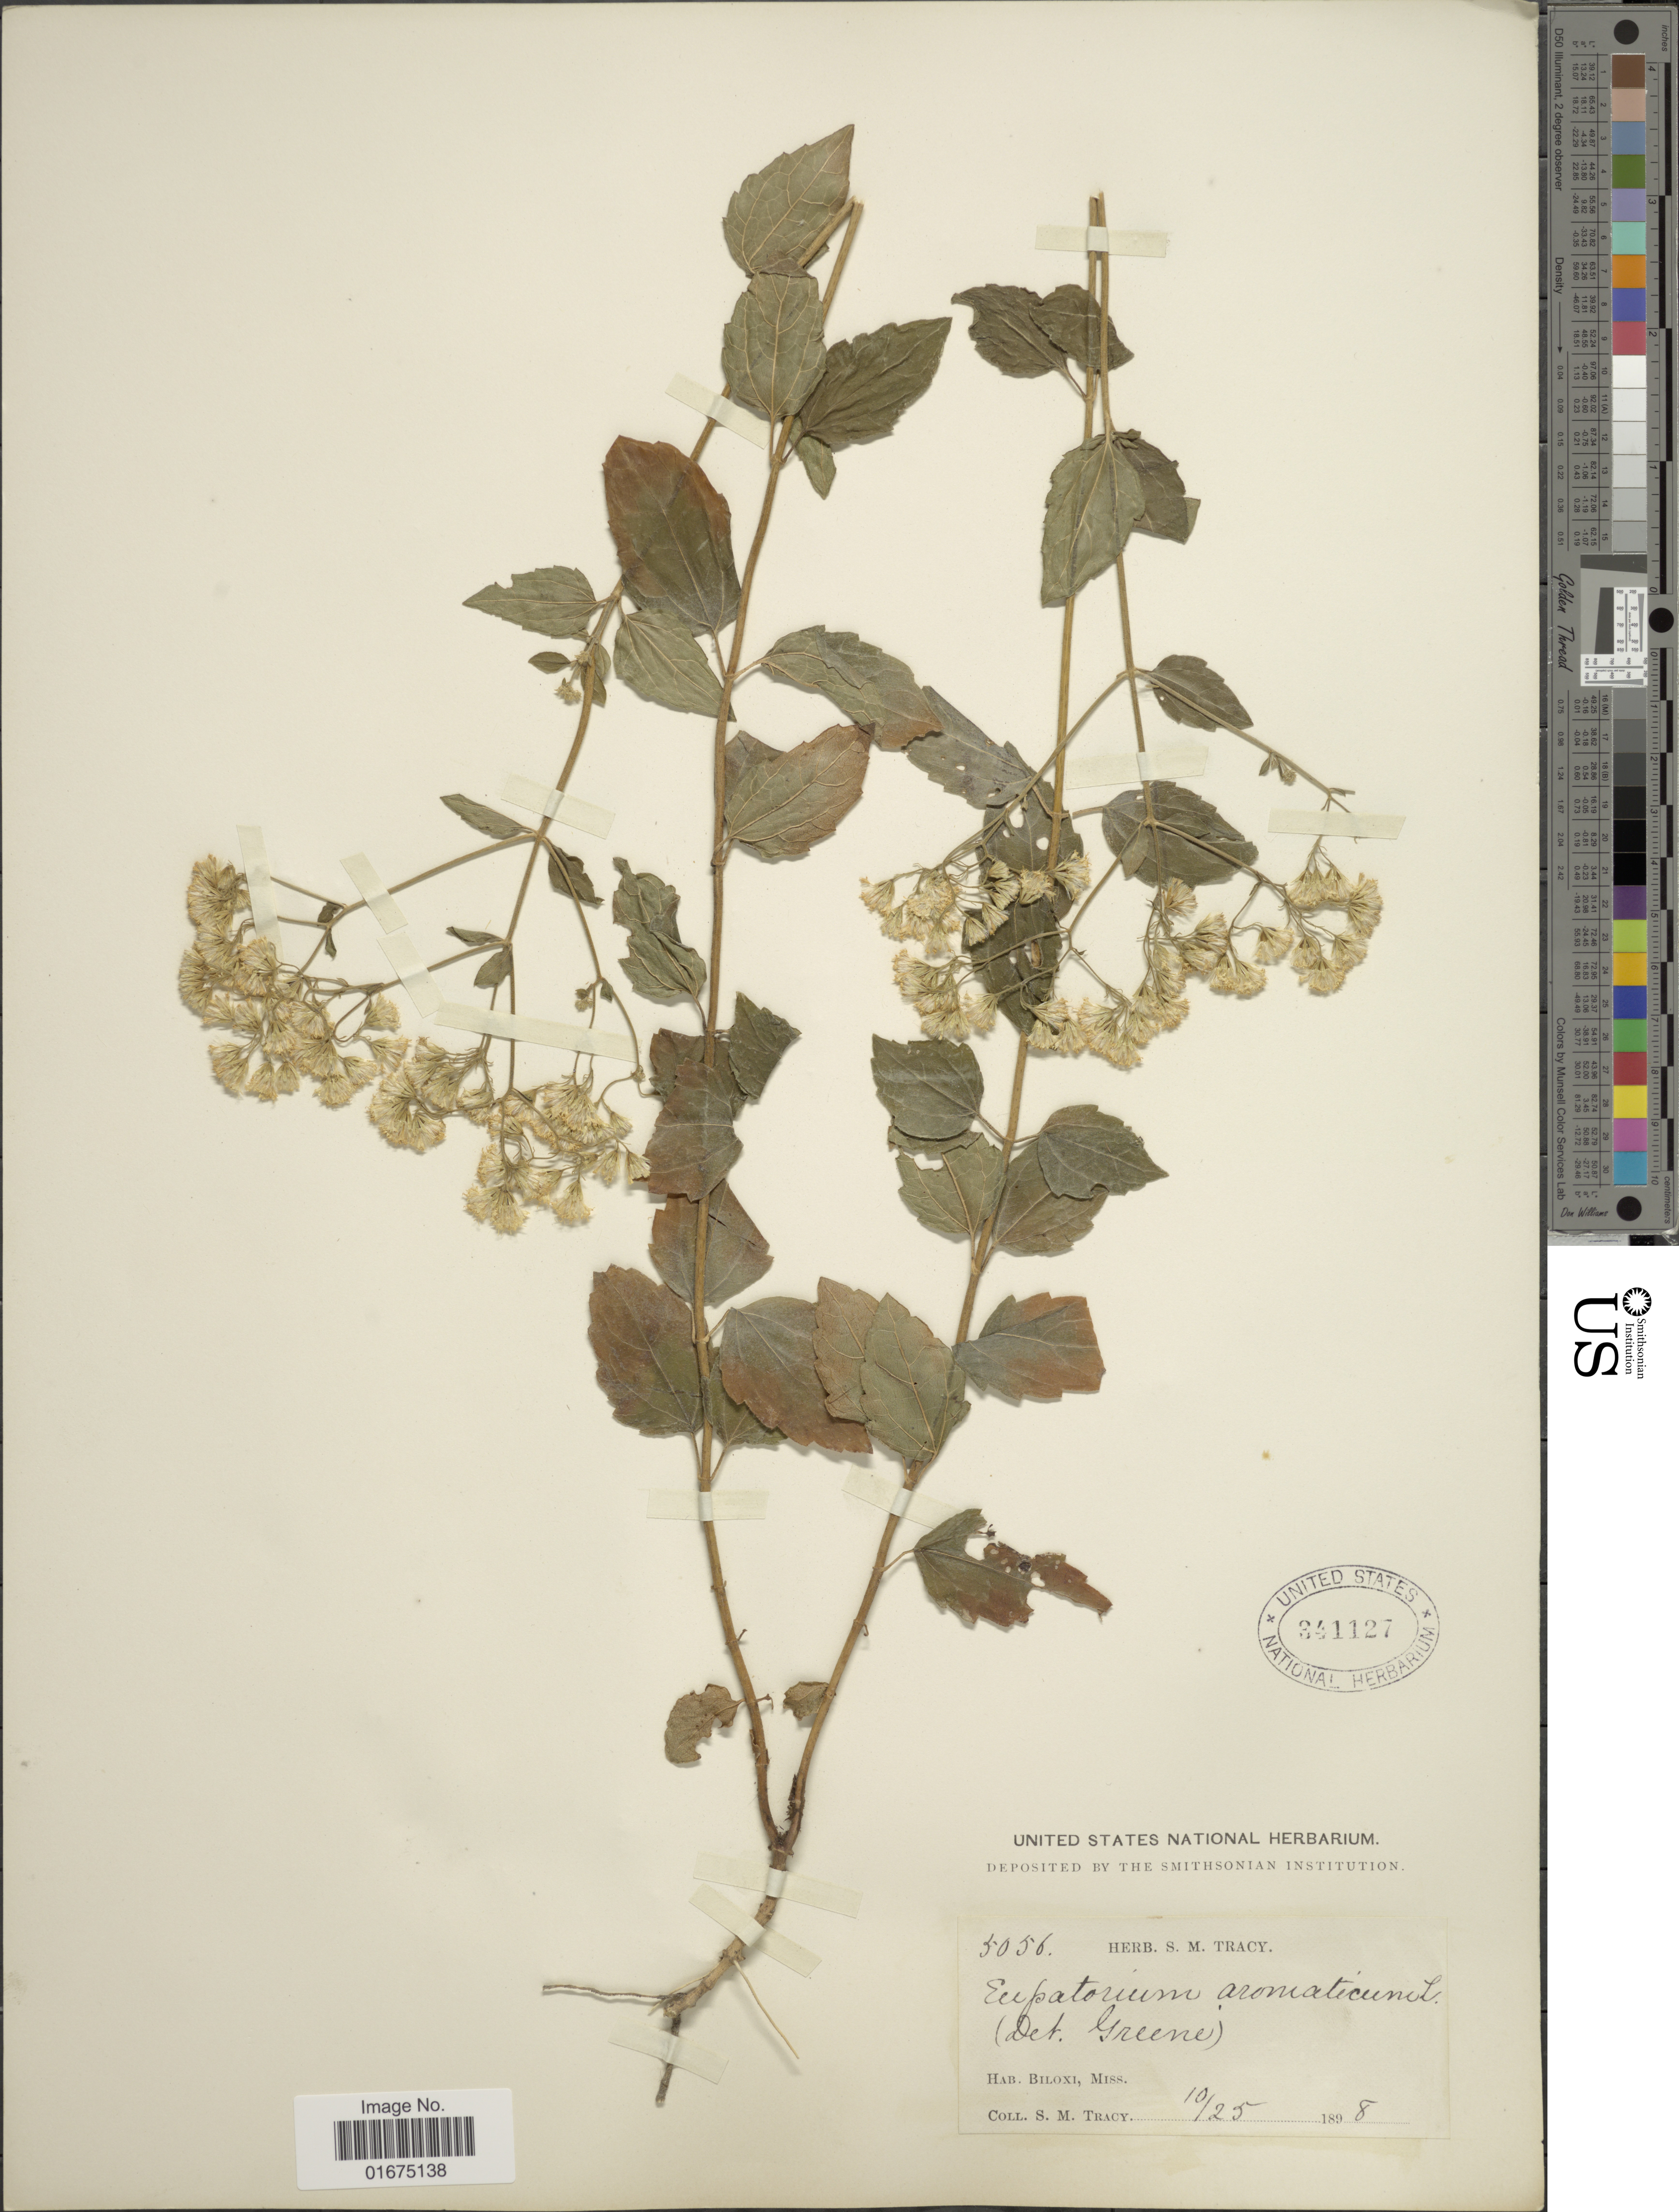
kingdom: Plantae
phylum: Tracheophyta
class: Magnoliopsida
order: Asterales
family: Asteraceae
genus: Ageratina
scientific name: Ageratina aromatica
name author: (L.) Spach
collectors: S. M. Tracy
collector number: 5056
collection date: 1898-10-25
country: United States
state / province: Mississippi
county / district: Harrison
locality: Biloxi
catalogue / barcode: US 341127